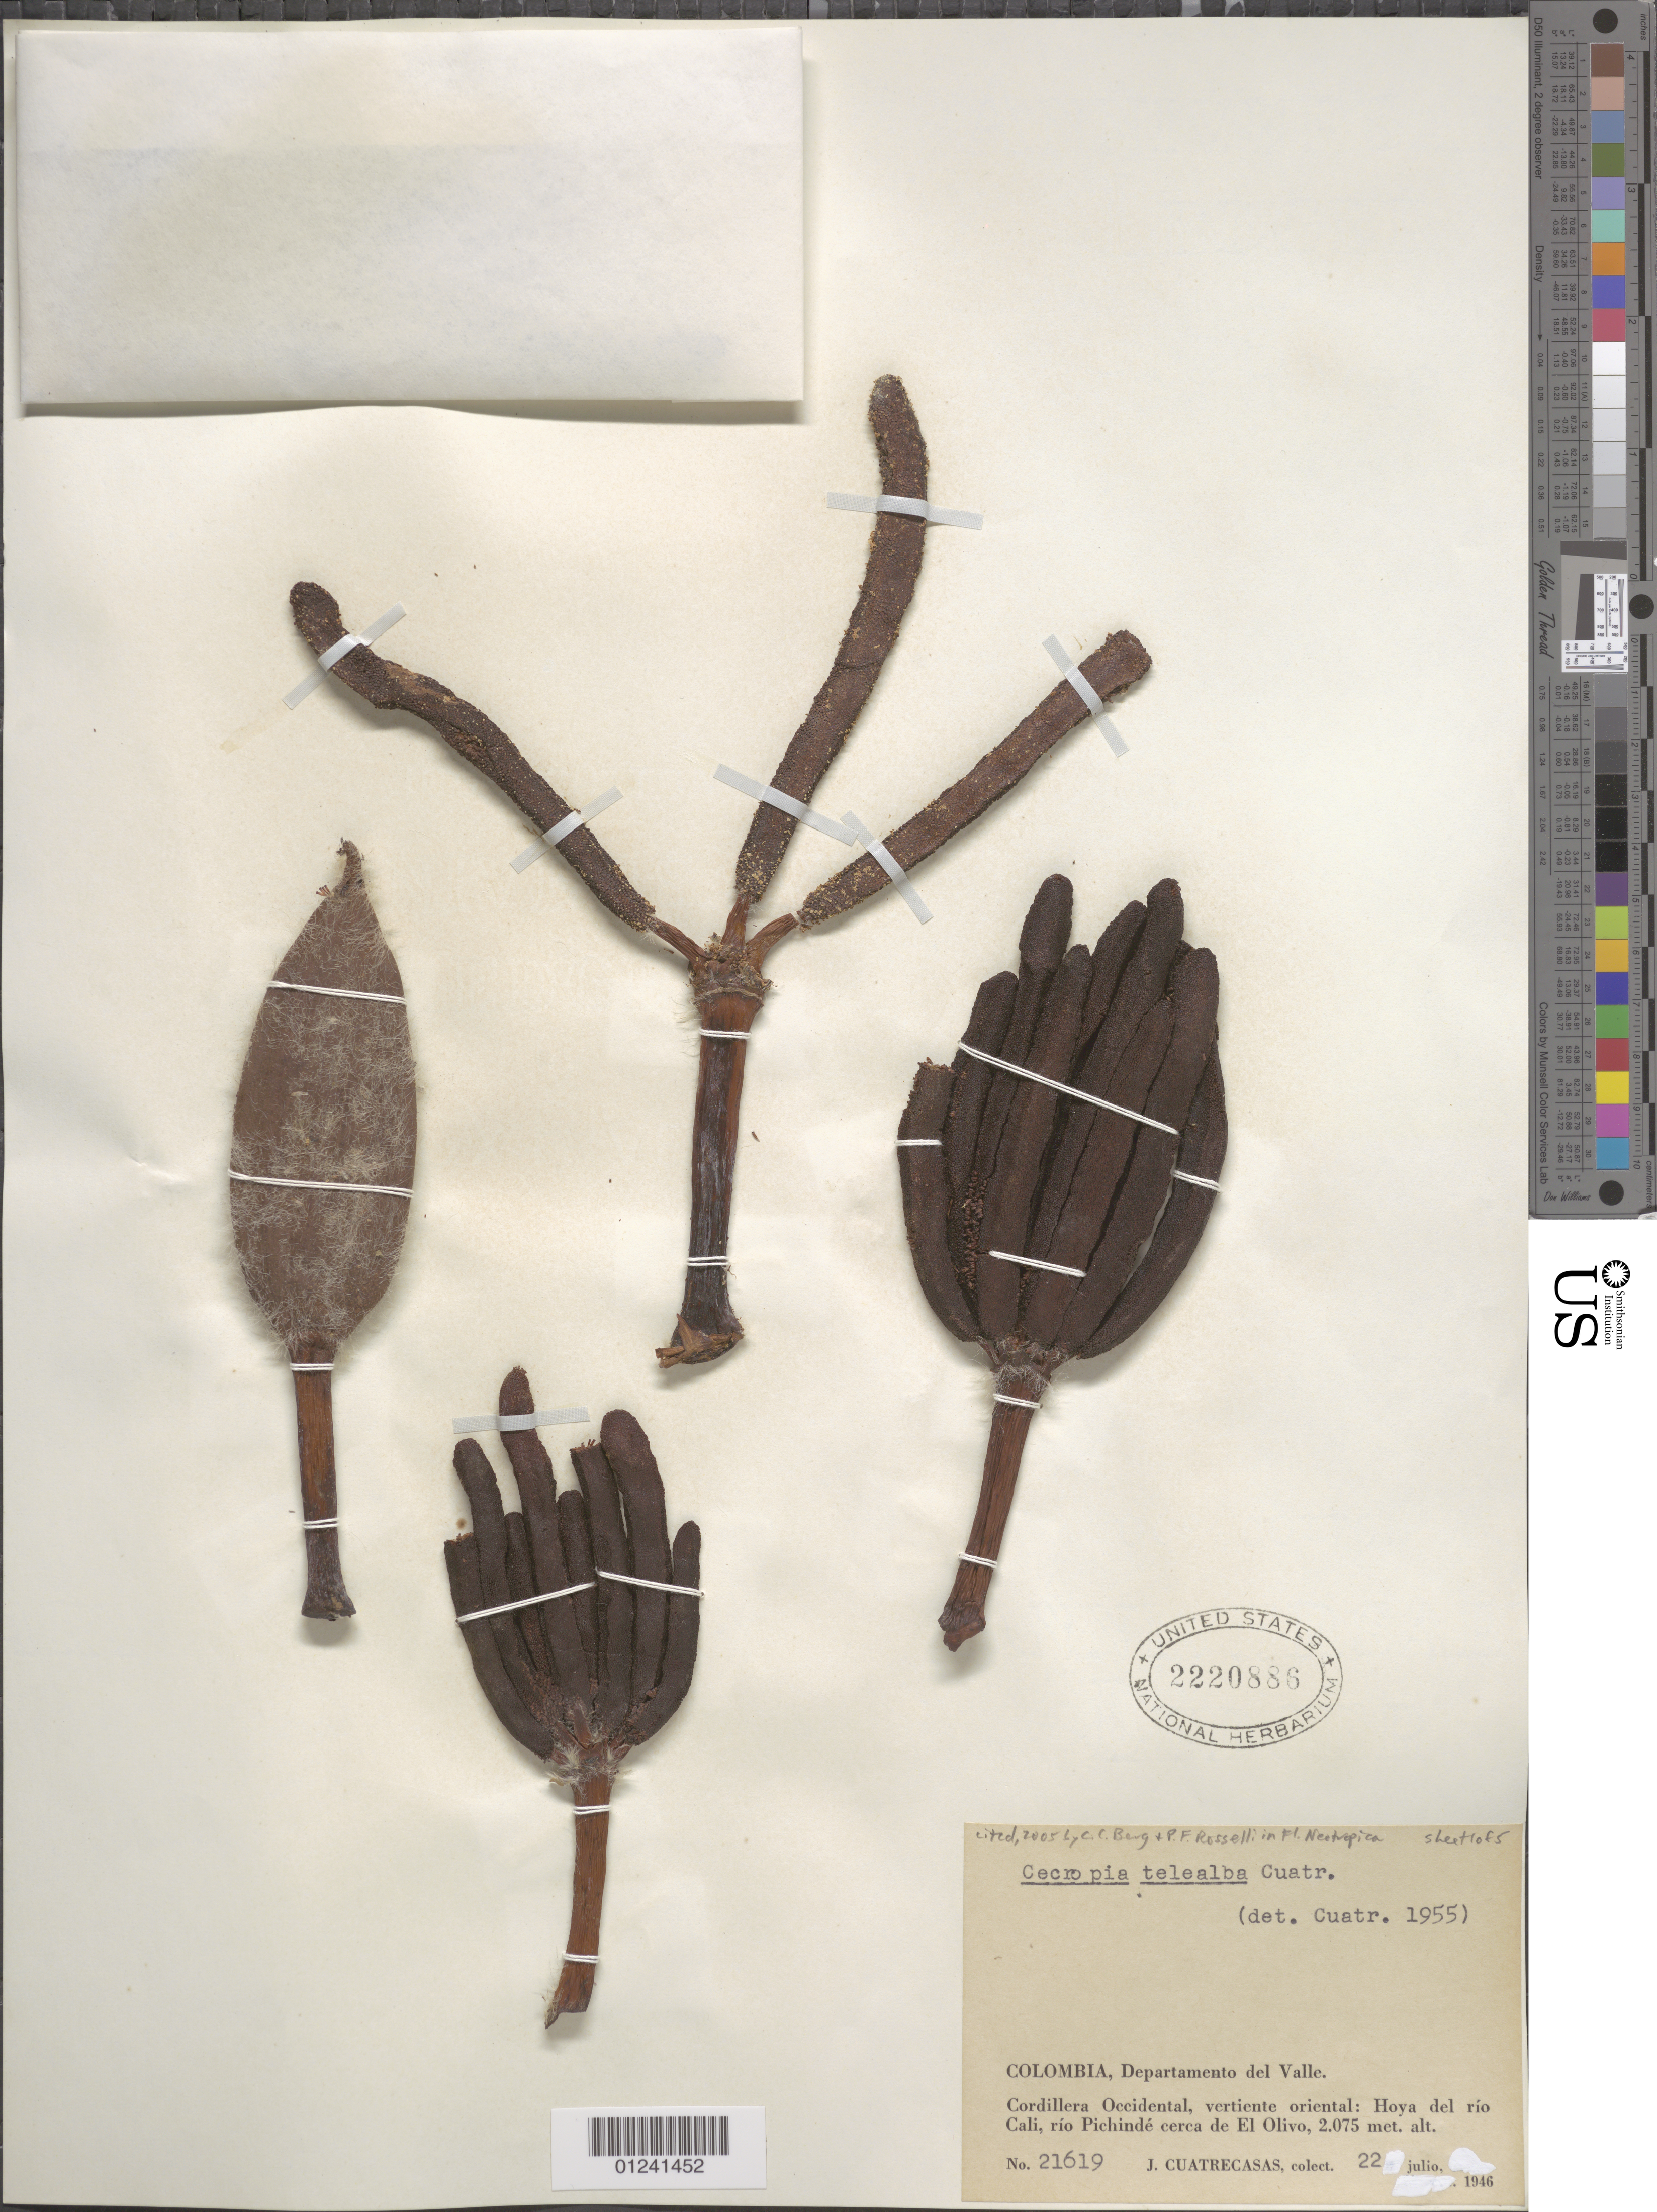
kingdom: Plantae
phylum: Tracheophyta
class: Magnoliopsida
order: Rosales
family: Urticaceae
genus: Cecropia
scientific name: Cecropia telealba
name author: Cuatrec.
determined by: Cuatrecasas, J.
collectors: J. Cuatrecasas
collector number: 21619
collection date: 1946-07-22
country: Colombia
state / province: Valle del Cauca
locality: Cordillera Occidental, vertiente oriental; hoya del Rio Cali; rio Pichinde cerca de El Olivo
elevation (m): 2075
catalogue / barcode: US 2220886